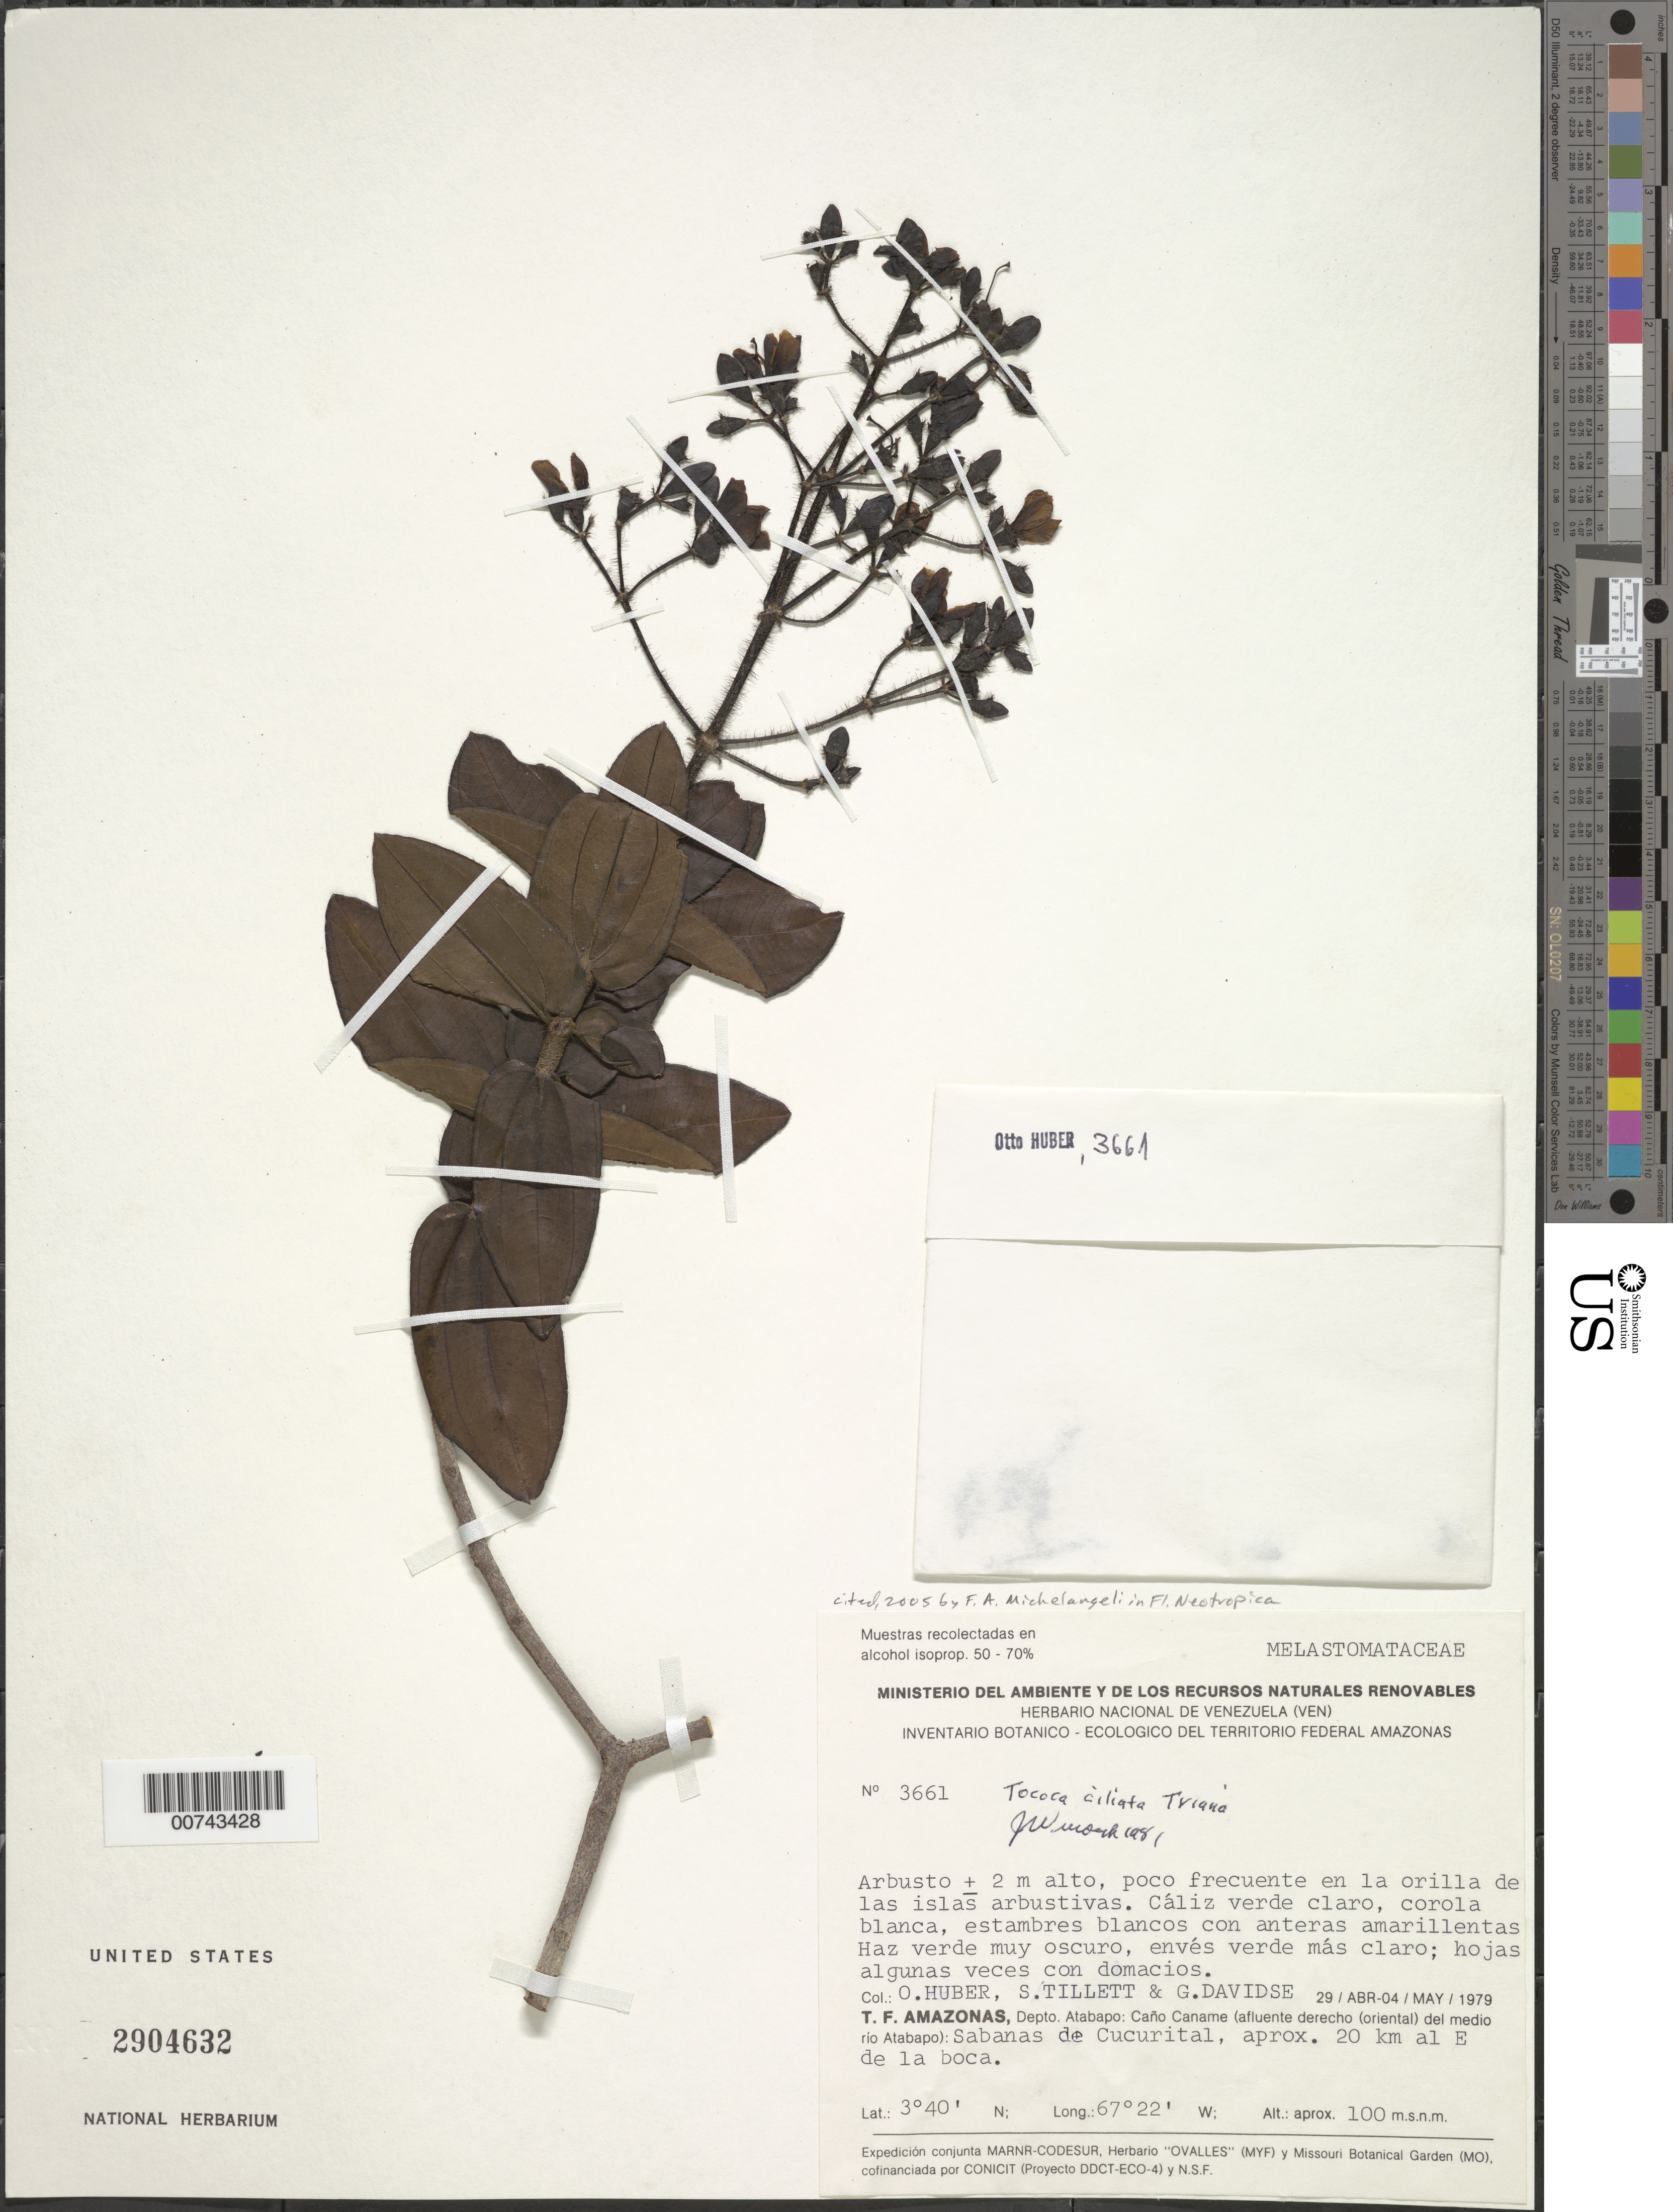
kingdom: Plantae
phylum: Tracheophyta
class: Magnoliopsida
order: Myrtales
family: Melastomataceae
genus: Tococa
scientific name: Tococa ciliata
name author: Triana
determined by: Wurdack, John J., (US), US (UNITED STATES)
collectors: O. Huber, S. S. Tillett & G. Davidse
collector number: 3661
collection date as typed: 29-Apr-79 to 4-May-79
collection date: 1979-04-29/1979-05-04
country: Venezuela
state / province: Amazonas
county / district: Atabapo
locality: Caño Caname (afluente derecho del medio Río Atabapo); Sabanas de Cucurital, aprox 20km al E de la boca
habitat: Orilla de las islas arbustivas.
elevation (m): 100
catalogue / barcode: US 2904632